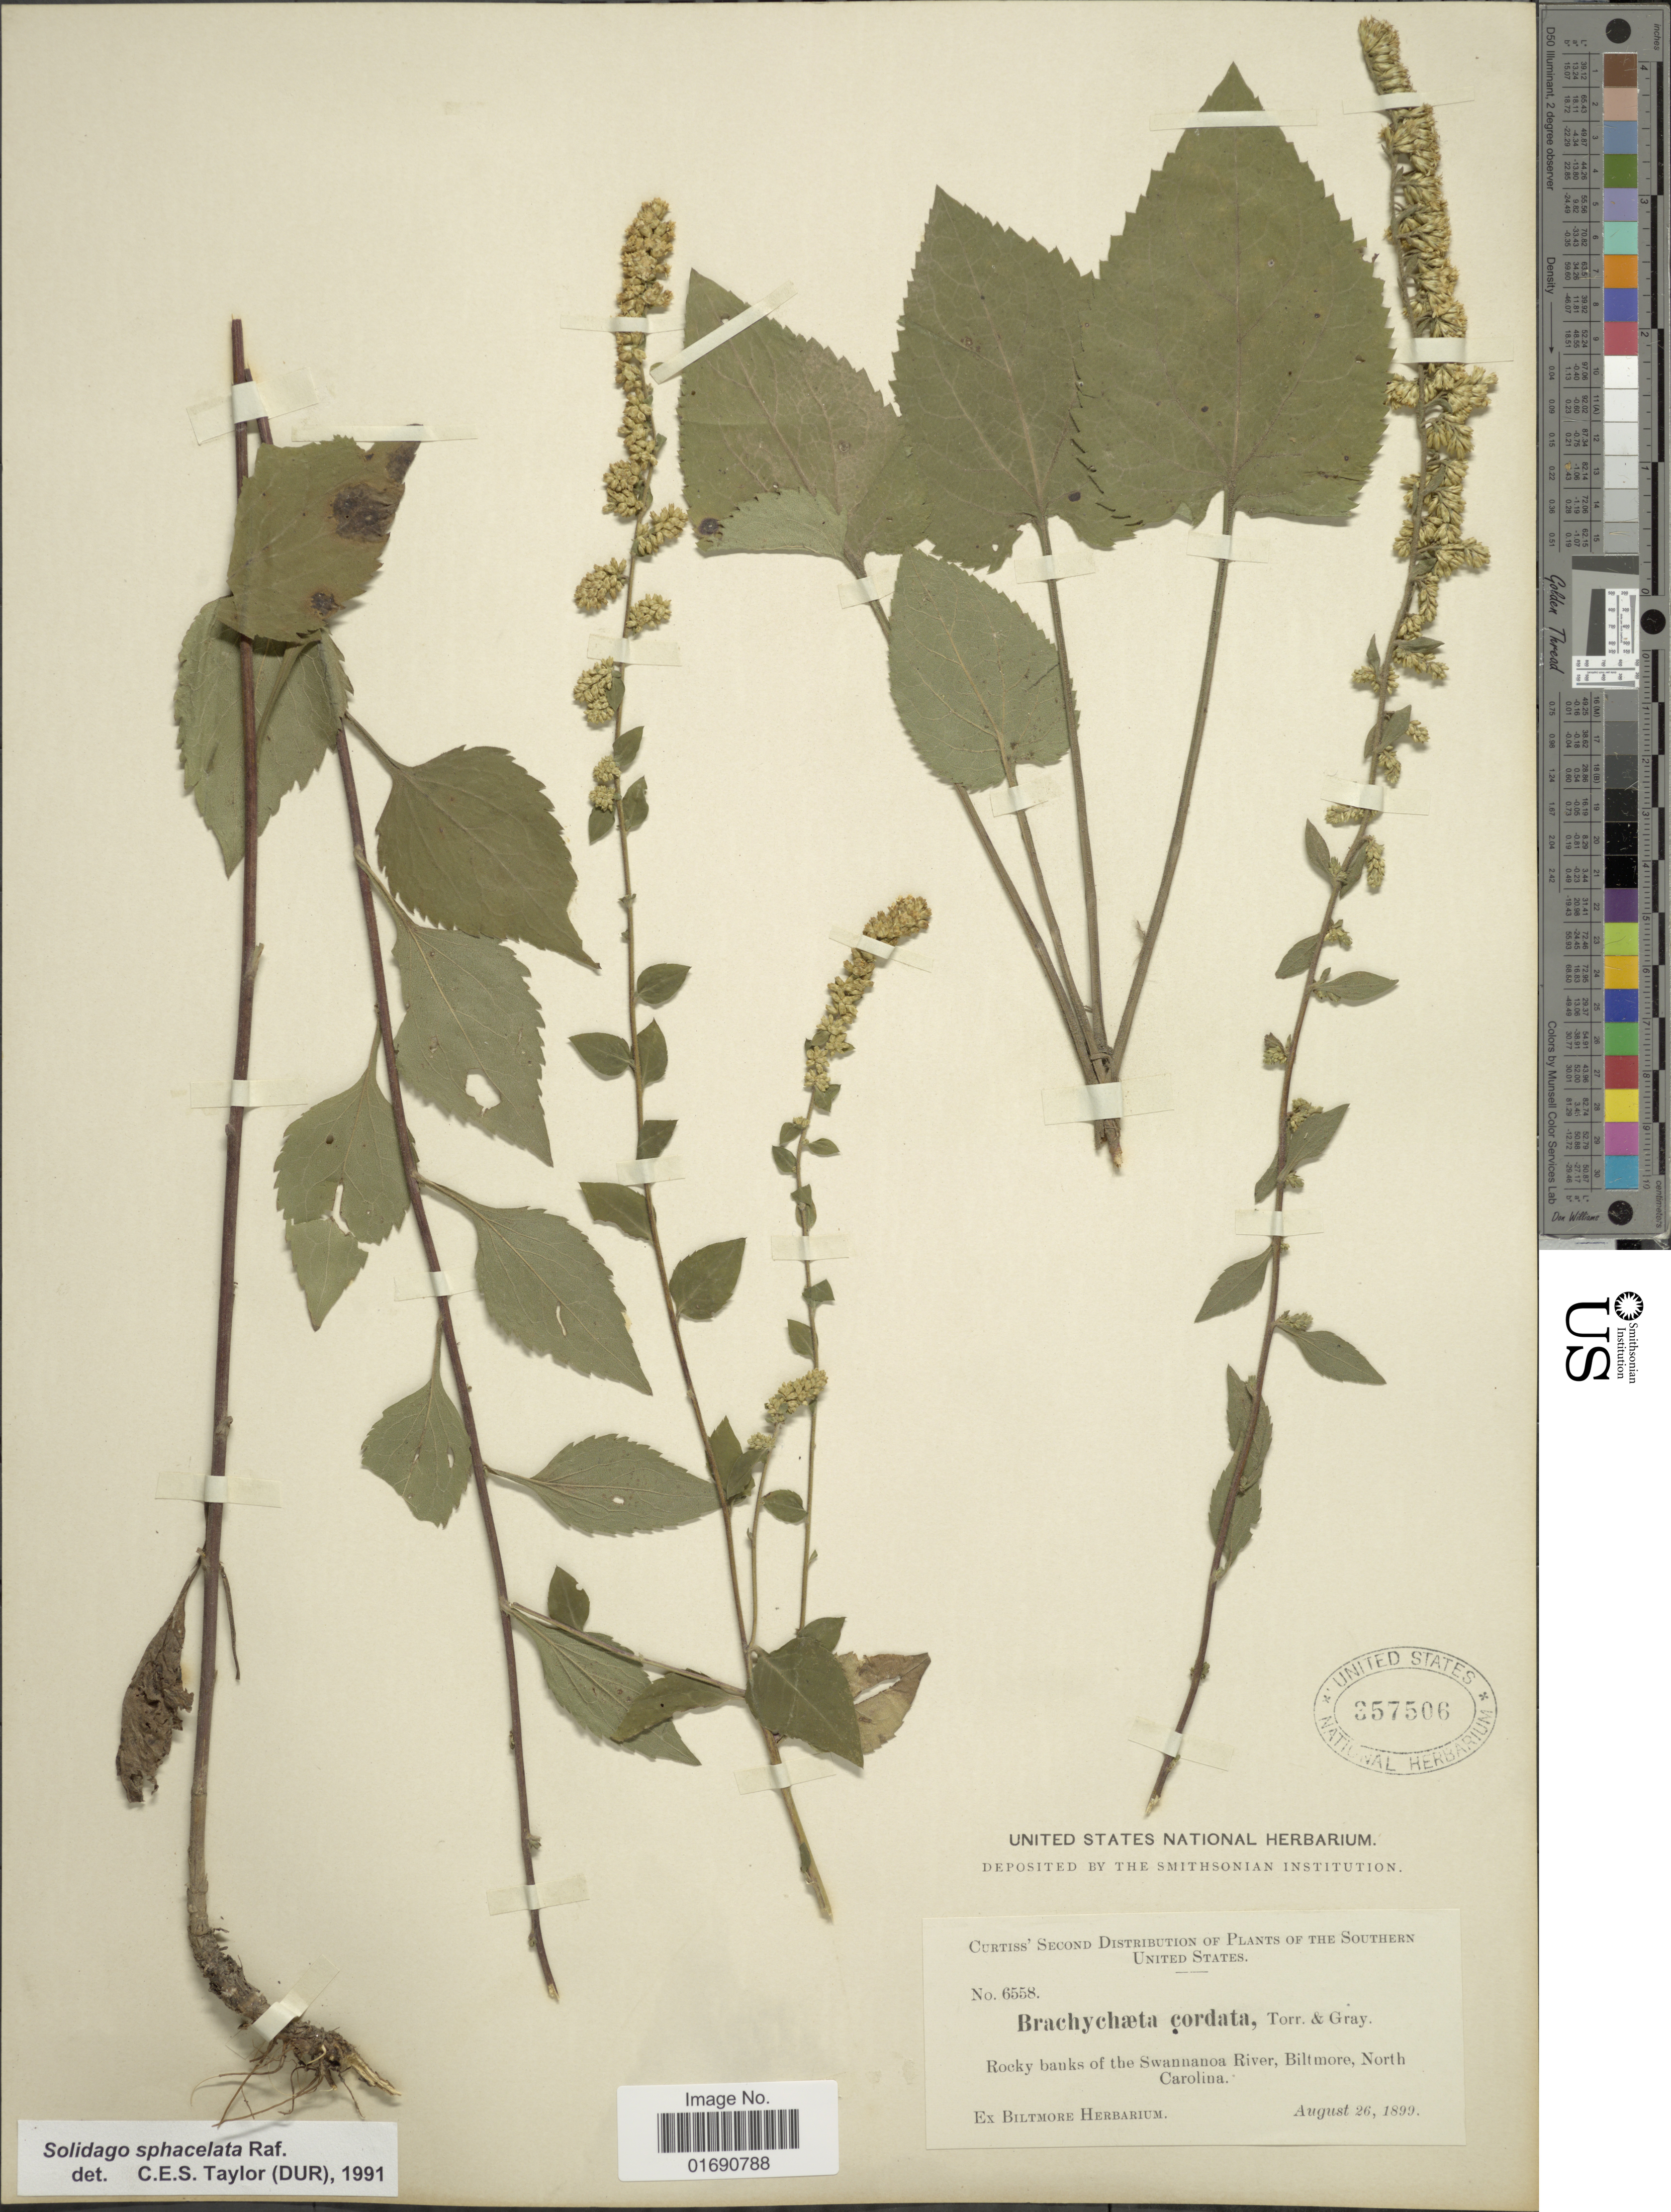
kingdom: Plantae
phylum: Tracheophyta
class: Magnoliopsida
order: Asterales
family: Asteraceae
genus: Solidago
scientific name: Solidago sphacelata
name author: Raf.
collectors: ex herb. Biltmore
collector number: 6558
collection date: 1899-08-26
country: United States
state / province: North Carolina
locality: The Southern United States, Rocky banks of the Swannanoa River, Biltmore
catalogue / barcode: US 357506